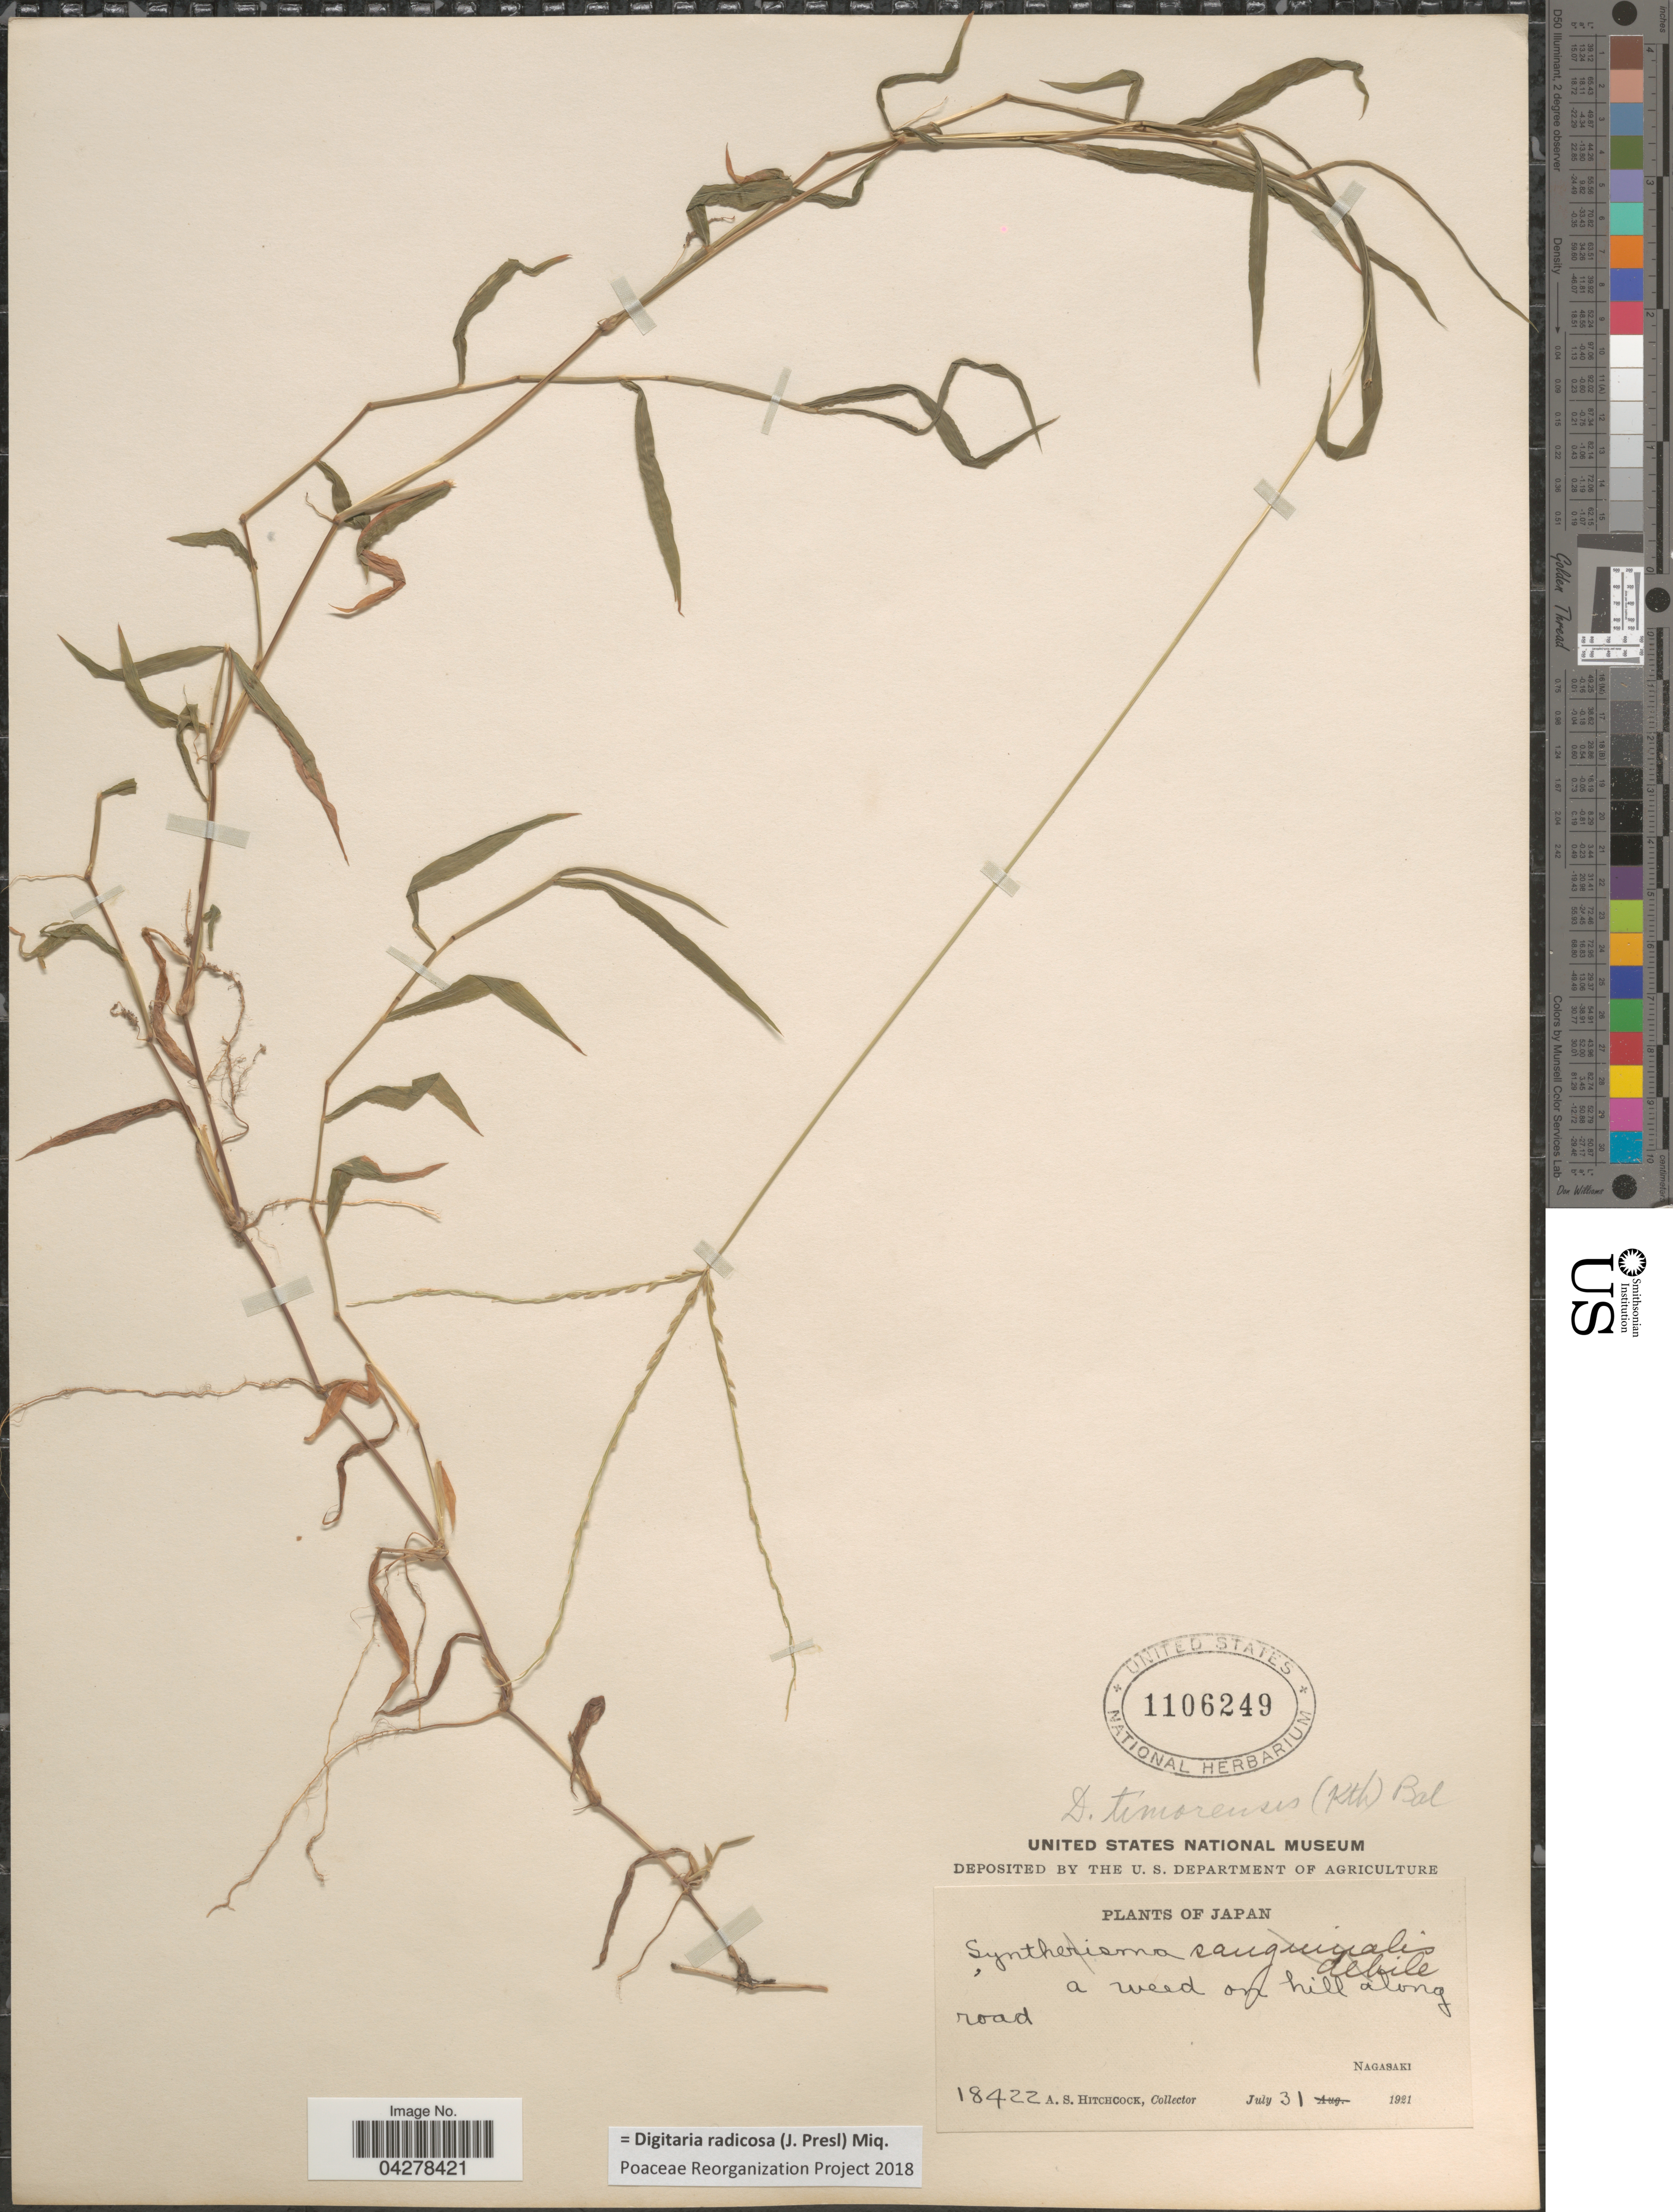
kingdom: Plantae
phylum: Tracheophyta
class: Liliopsida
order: Poales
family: Poaceae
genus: Digitaria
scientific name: Digitaria radicosa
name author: (J. Presl) Miq.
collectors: A. S. Hitchcock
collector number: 18422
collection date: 1921-07-31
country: Japan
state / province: Nagasaki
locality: A weed on hill along road.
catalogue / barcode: US 1106249